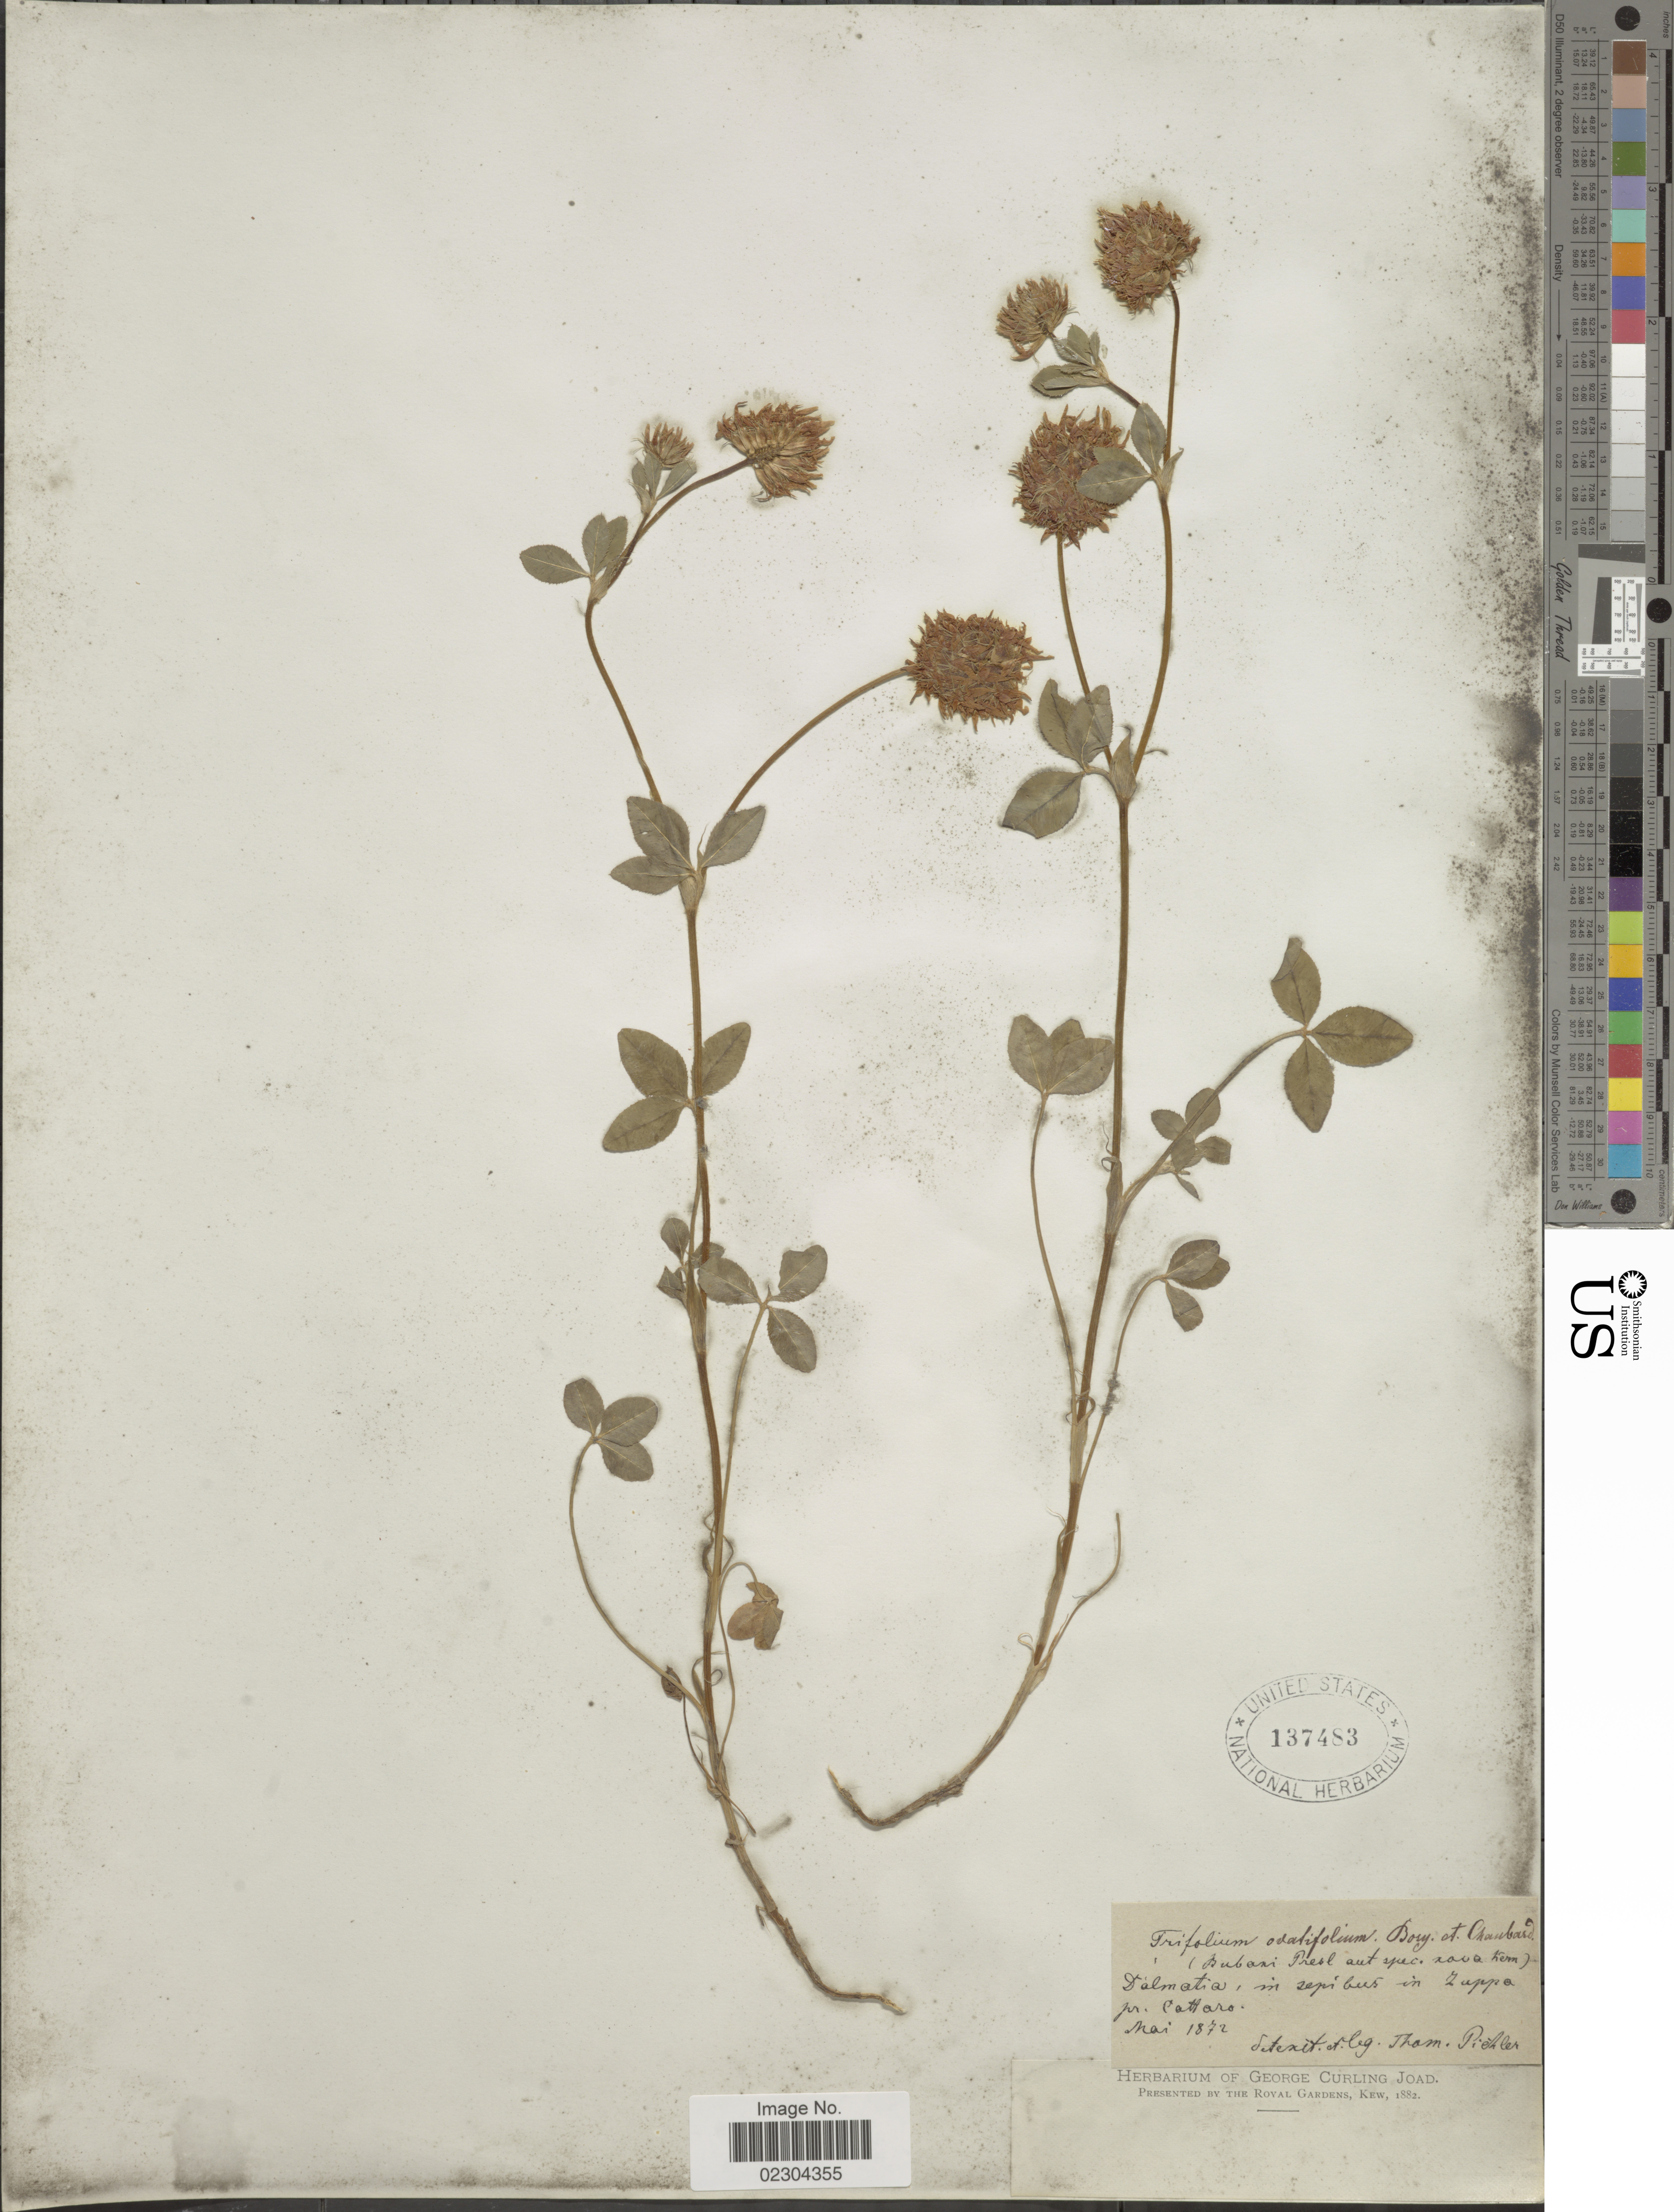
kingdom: Plantae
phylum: Tracheophyta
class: Magnoliopsida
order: Fabales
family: Fabaceae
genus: Trifolium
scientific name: Trifolium ovatifolium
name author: Bory & Chaub.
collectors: T. Pichler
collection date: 1872-05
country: Montenegro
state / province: Kotor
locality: Dalmatia, in sepibus in Zuppa pr. Kotor (Cattaro) [interpreted]. Bay of Kotor.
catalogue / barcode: US 137483